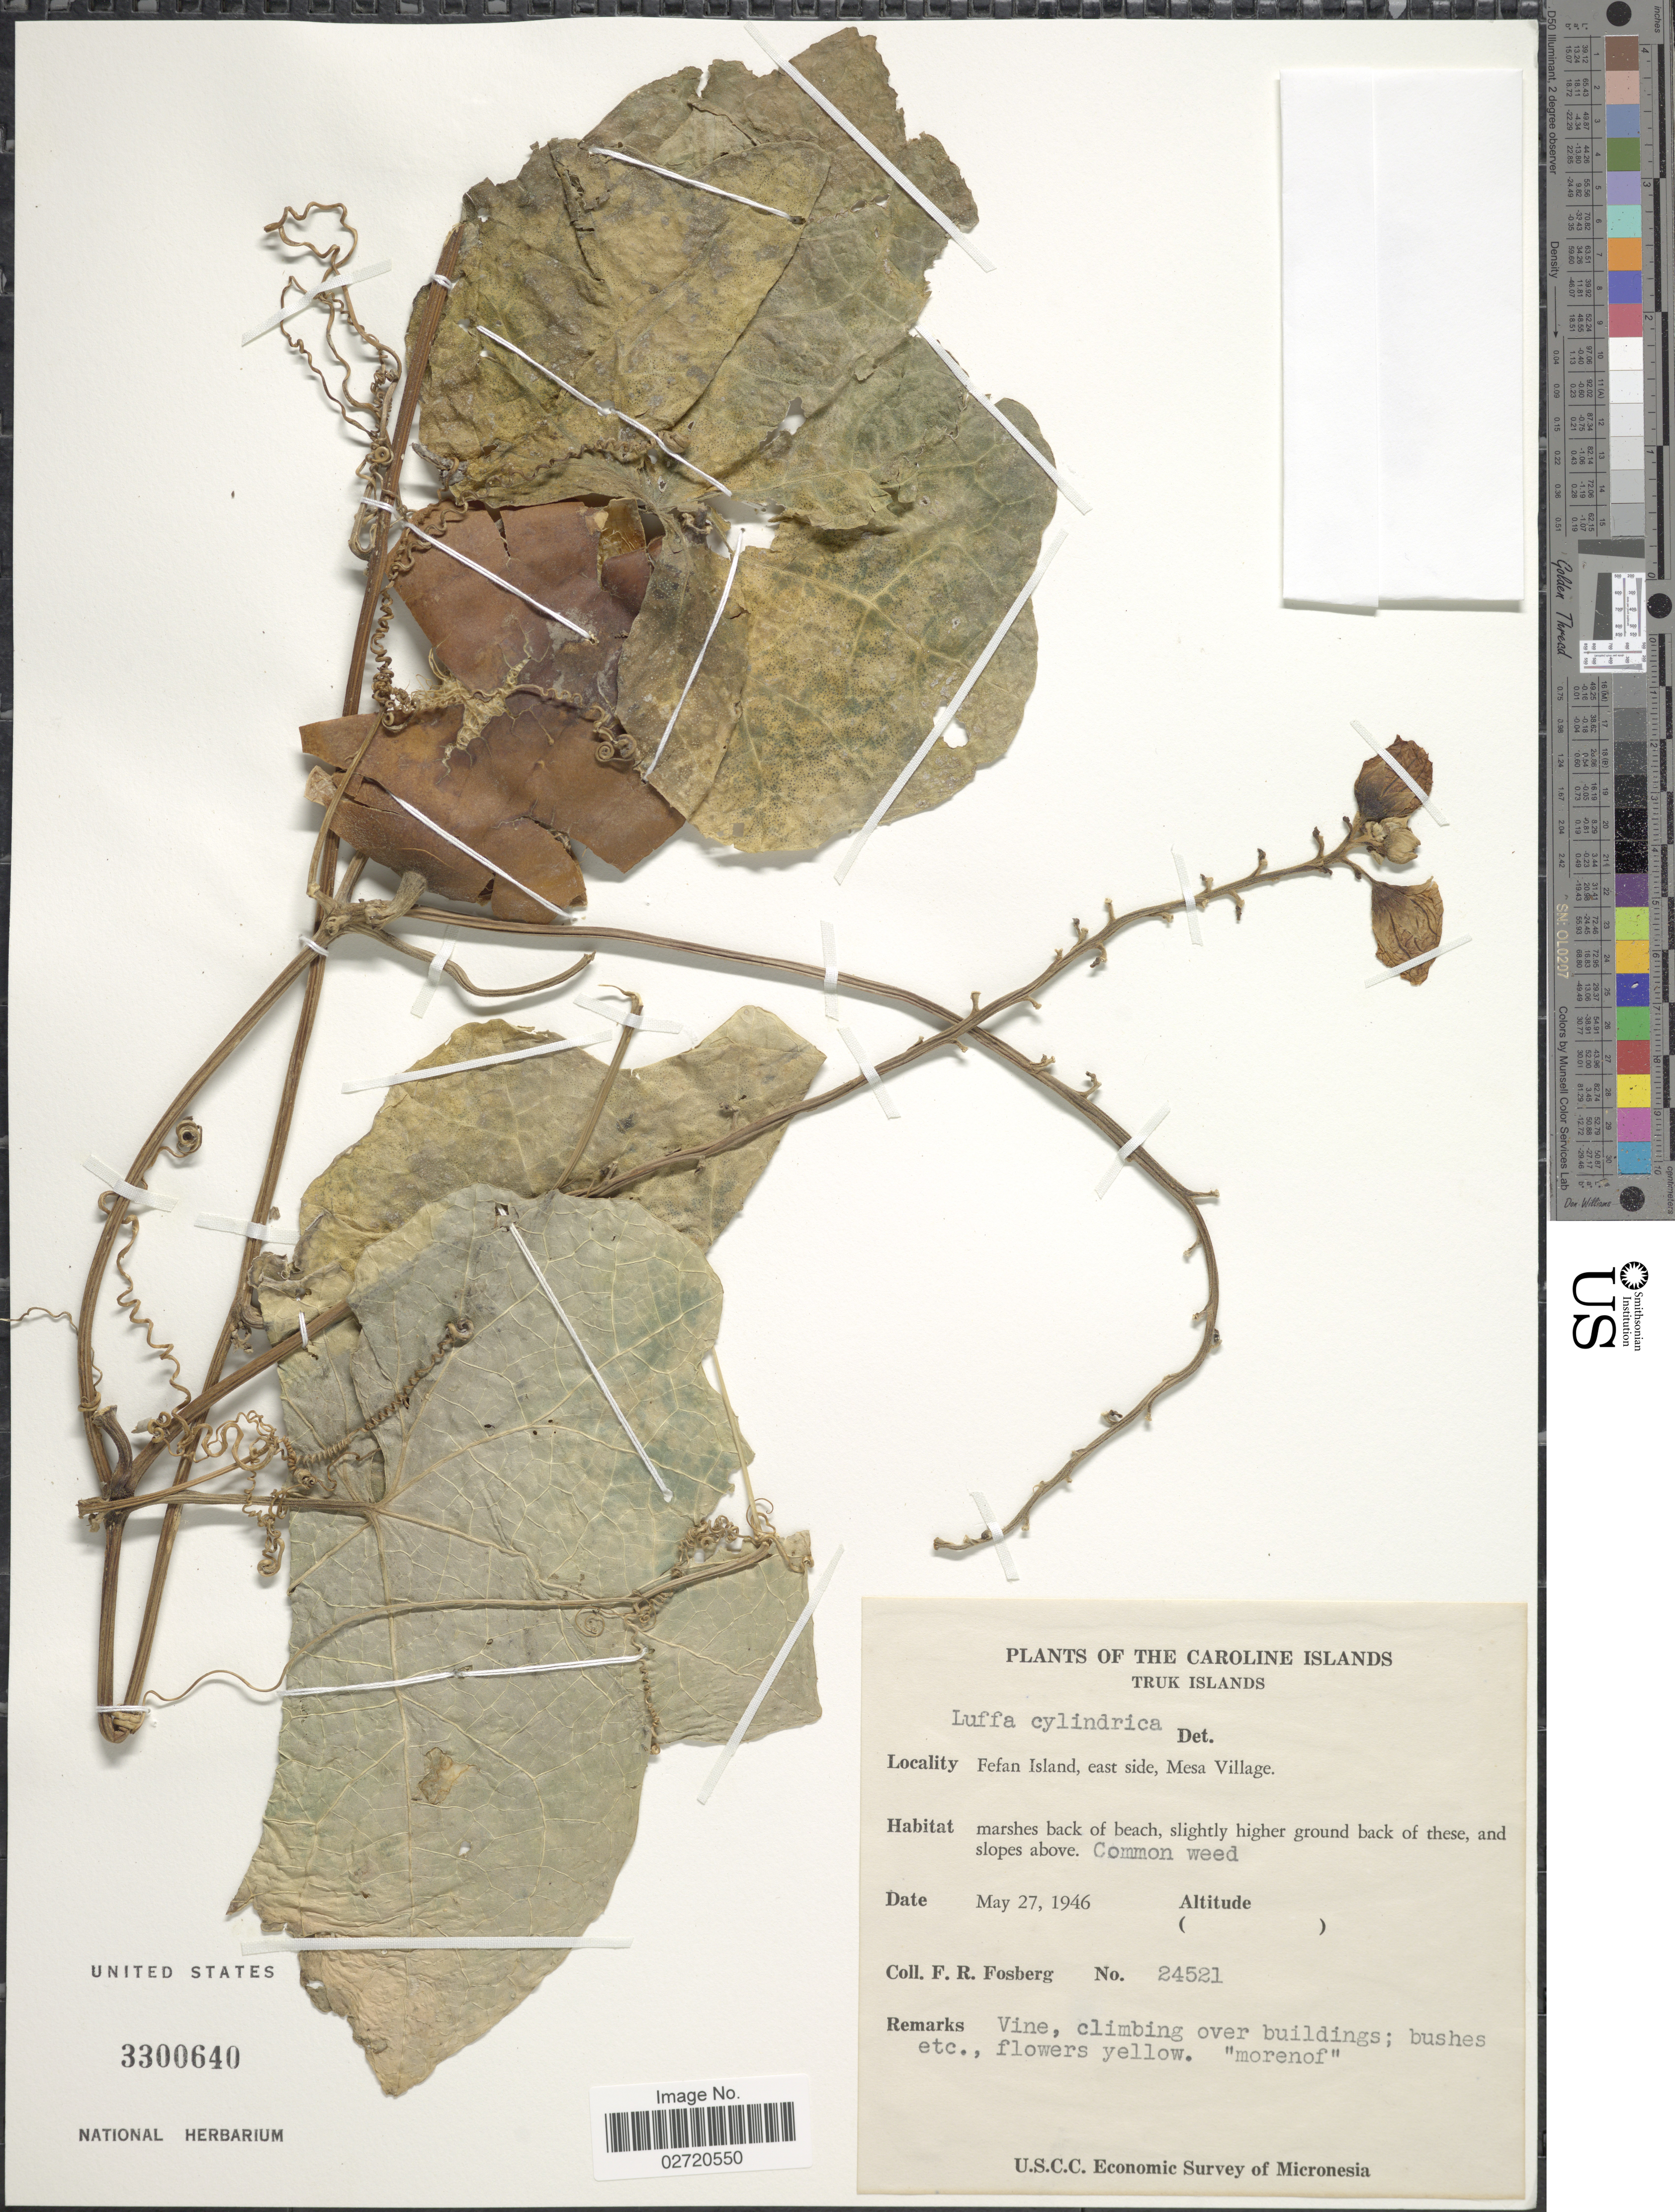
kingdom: Plantae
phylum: Tracheophyta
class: Magnoliopsida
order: Cucurbitales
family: Cucurbitaceae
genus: Luffa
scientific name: Luffa aegyptiaca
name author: Mill.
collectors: F. R. Fosberg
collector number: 24521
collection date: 1946-05-27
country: Micronesia, Federated States of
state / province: Truk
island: Fefan [Fefen]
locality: Caroline Islands. Truk Islands. Fefan Island, east side, Mesa Village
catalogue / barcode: US 3300640